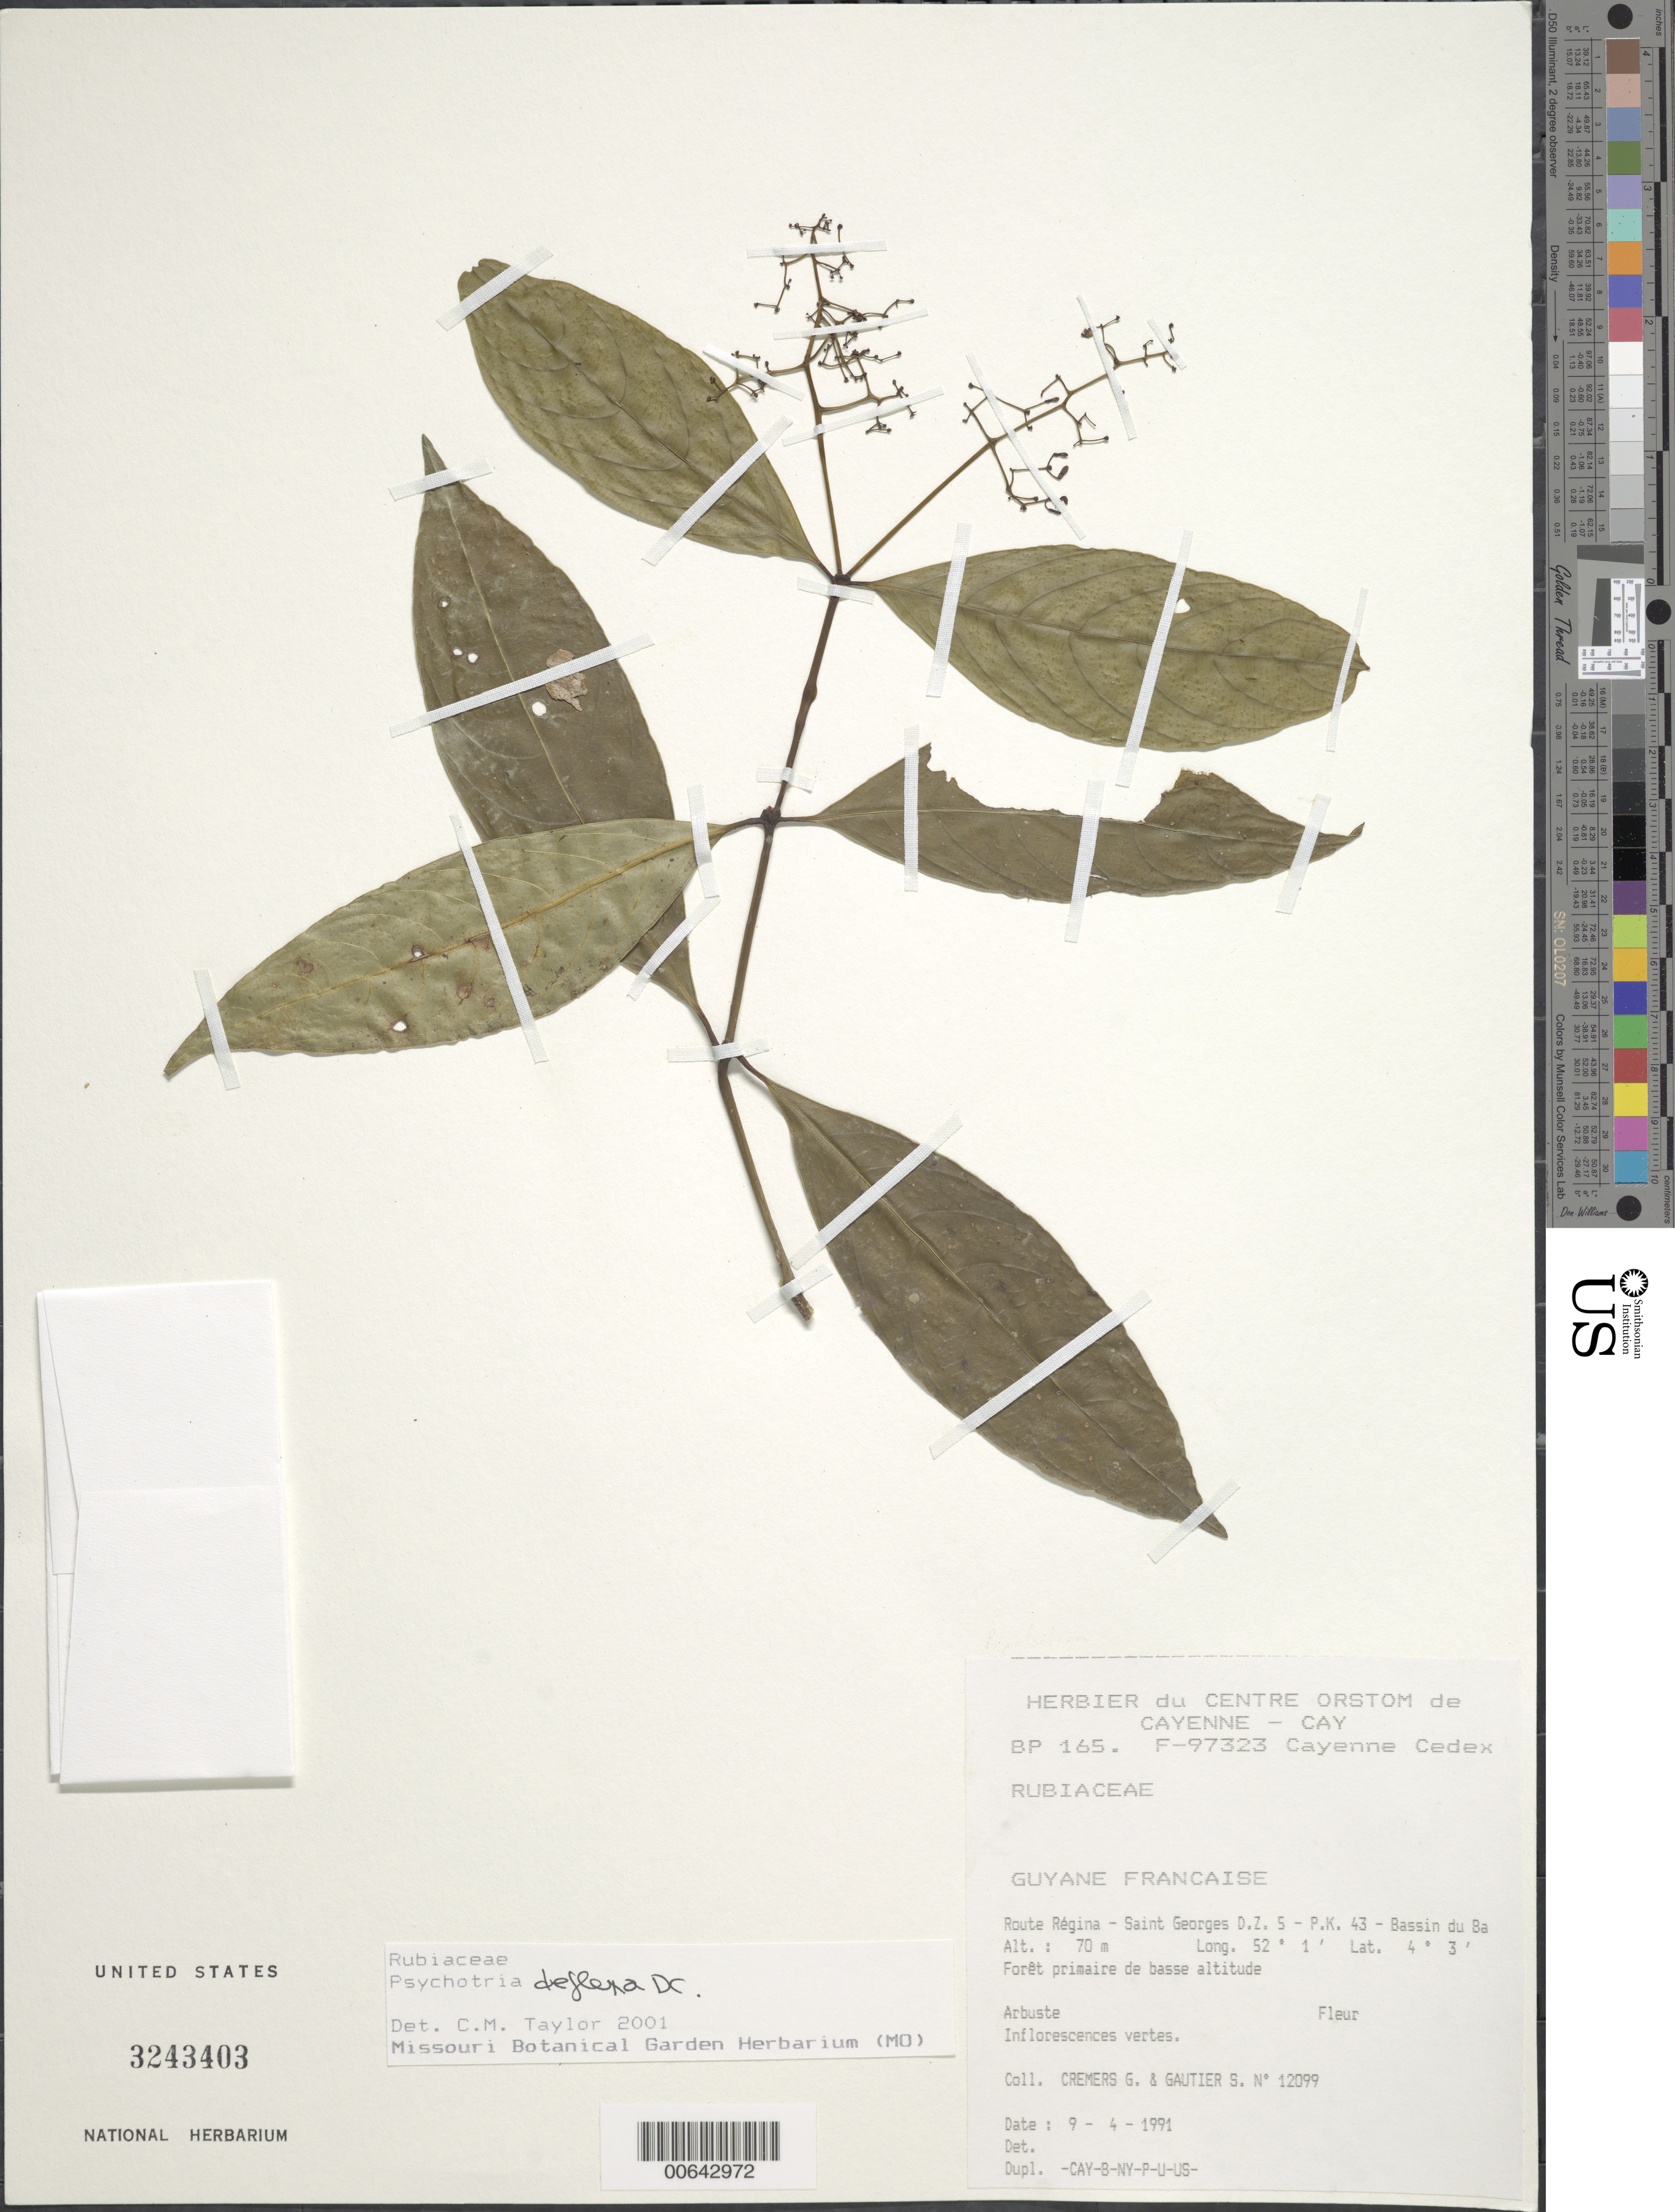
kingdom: Plantae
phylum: Tracheophyta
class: Magnoliopsida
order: Gentianales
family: Rubiaceae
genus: Palicourea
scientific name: Palicourea deflexa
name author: (DC.) Borhidi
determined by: Kirkbride, J. H., Jr.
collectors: G. Cremers & S. Gautier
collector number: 12099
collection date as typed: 9-Apr-91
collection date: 1991-04-09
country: French Guiana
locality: Route Régina, Saint Georges, DZ 5-PK43, Bassin de l'Approuague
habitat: Low primary forest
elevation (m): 70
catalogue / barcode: US 3243403